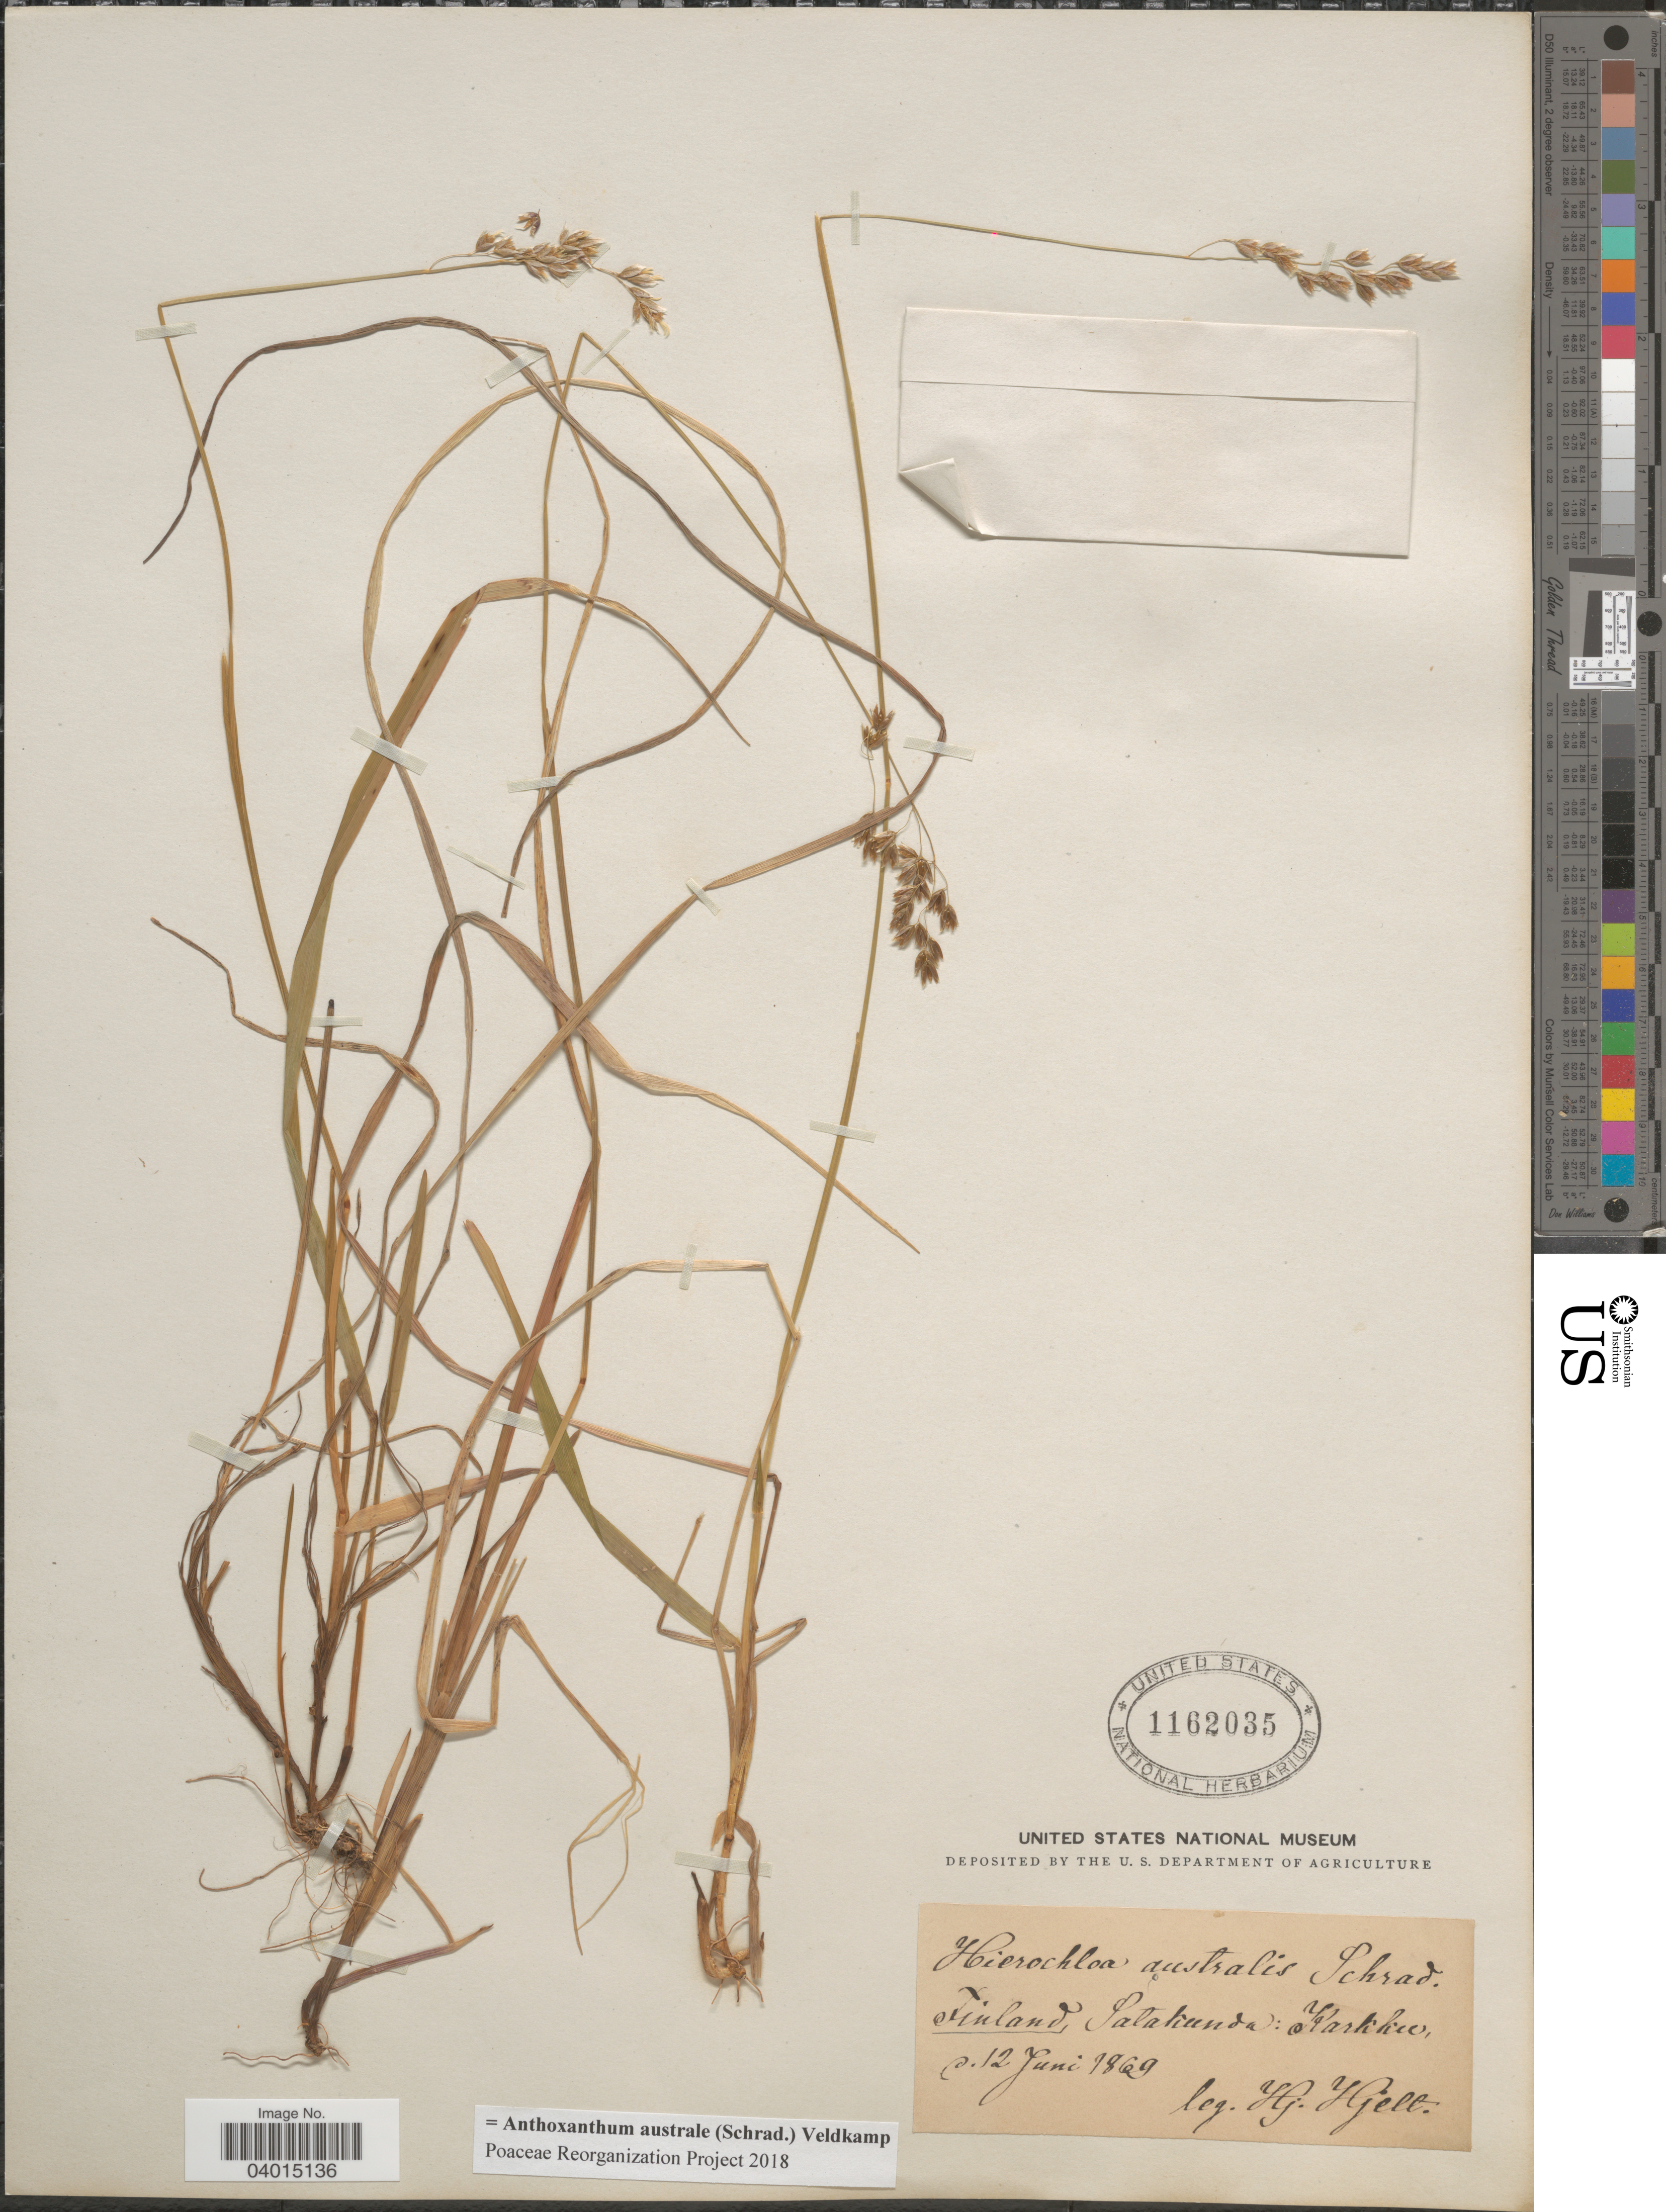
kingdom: Plantae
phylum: Tracheophyta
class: Liliopsida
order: Poales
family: Poaceae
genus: Anthoxanthum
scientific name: Anthoxanthum australe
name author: (Schrad.) Veldkamp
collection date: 1869-06-12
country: Finland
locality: Satakunda: Karkio.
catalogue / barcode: US 1162035